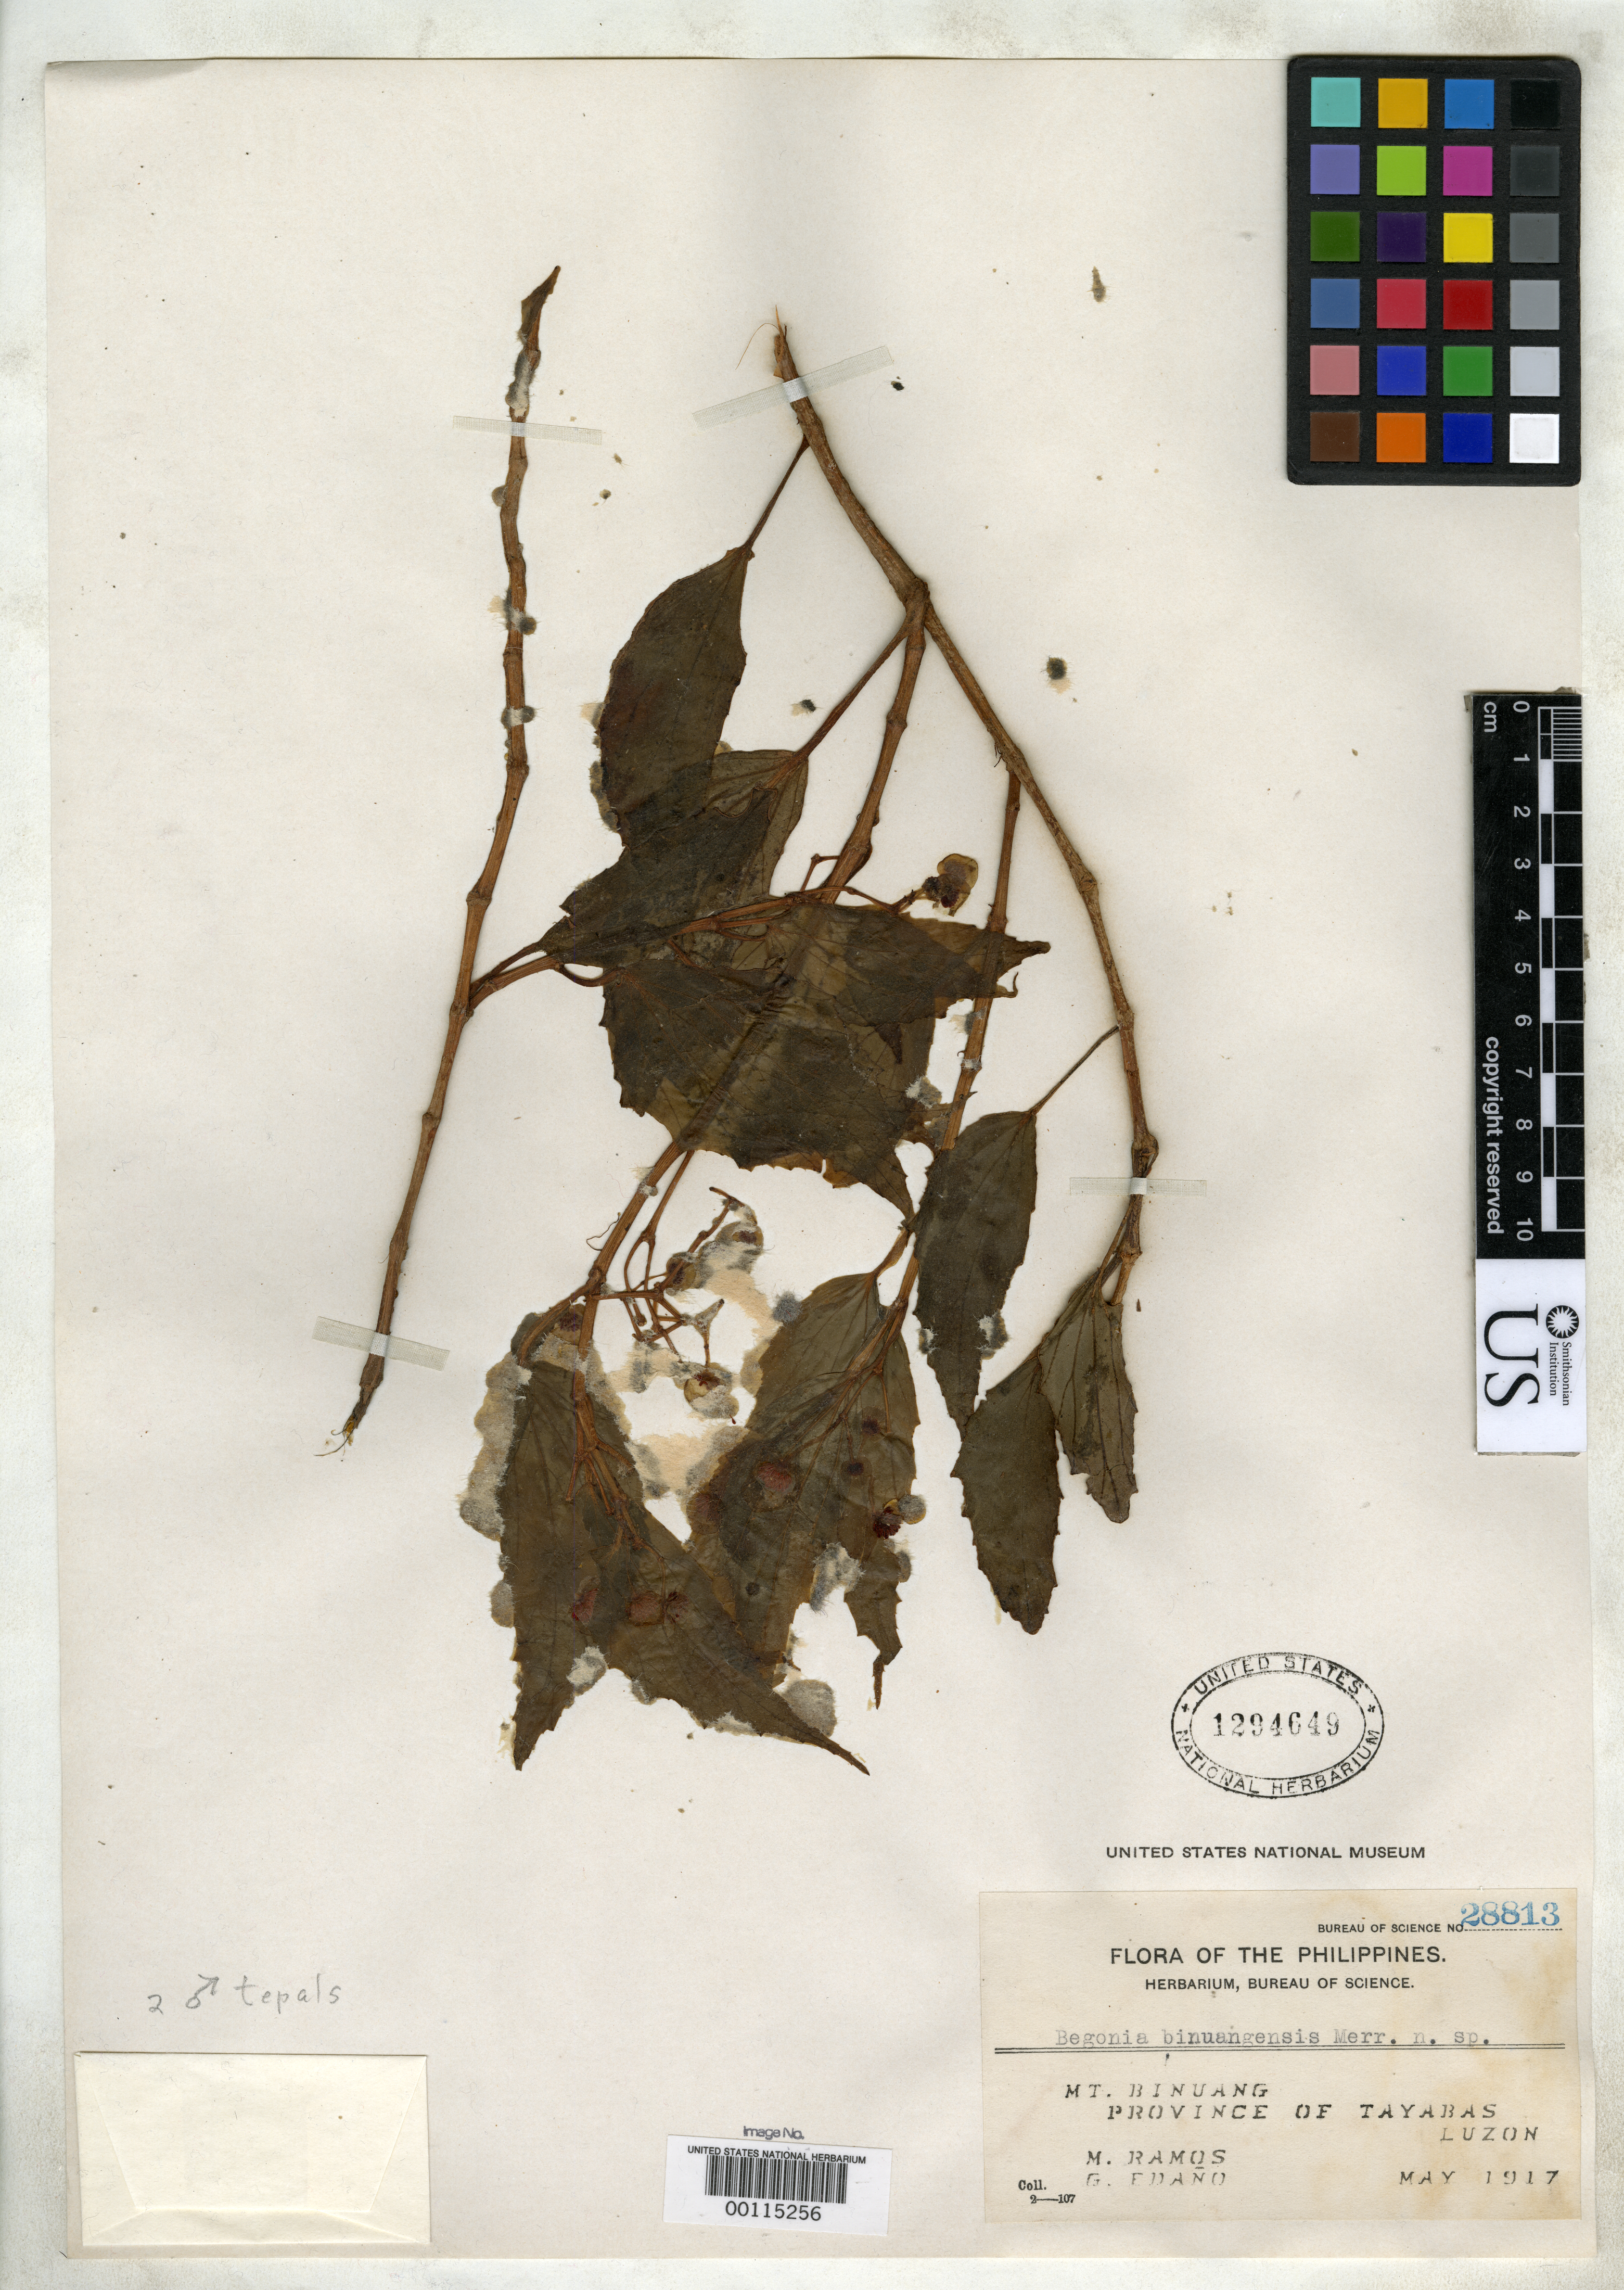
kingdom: Plantae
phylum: Tracheophyta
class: Magnoliopsida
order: Cucurbitales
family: Begoniaceae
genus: Begonia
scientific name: Begonia binuangensis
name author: Merr.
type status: Isotype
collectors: M. Ramos & G. E. Edaño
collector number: Bur. Sci. 28813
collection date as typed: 11 May 1917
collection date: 1917-05-11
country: Philippines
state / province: Calabarzon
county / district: Quezon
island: Luzon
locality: Mount Binuang.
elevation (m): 1000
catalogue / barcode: US 1294649